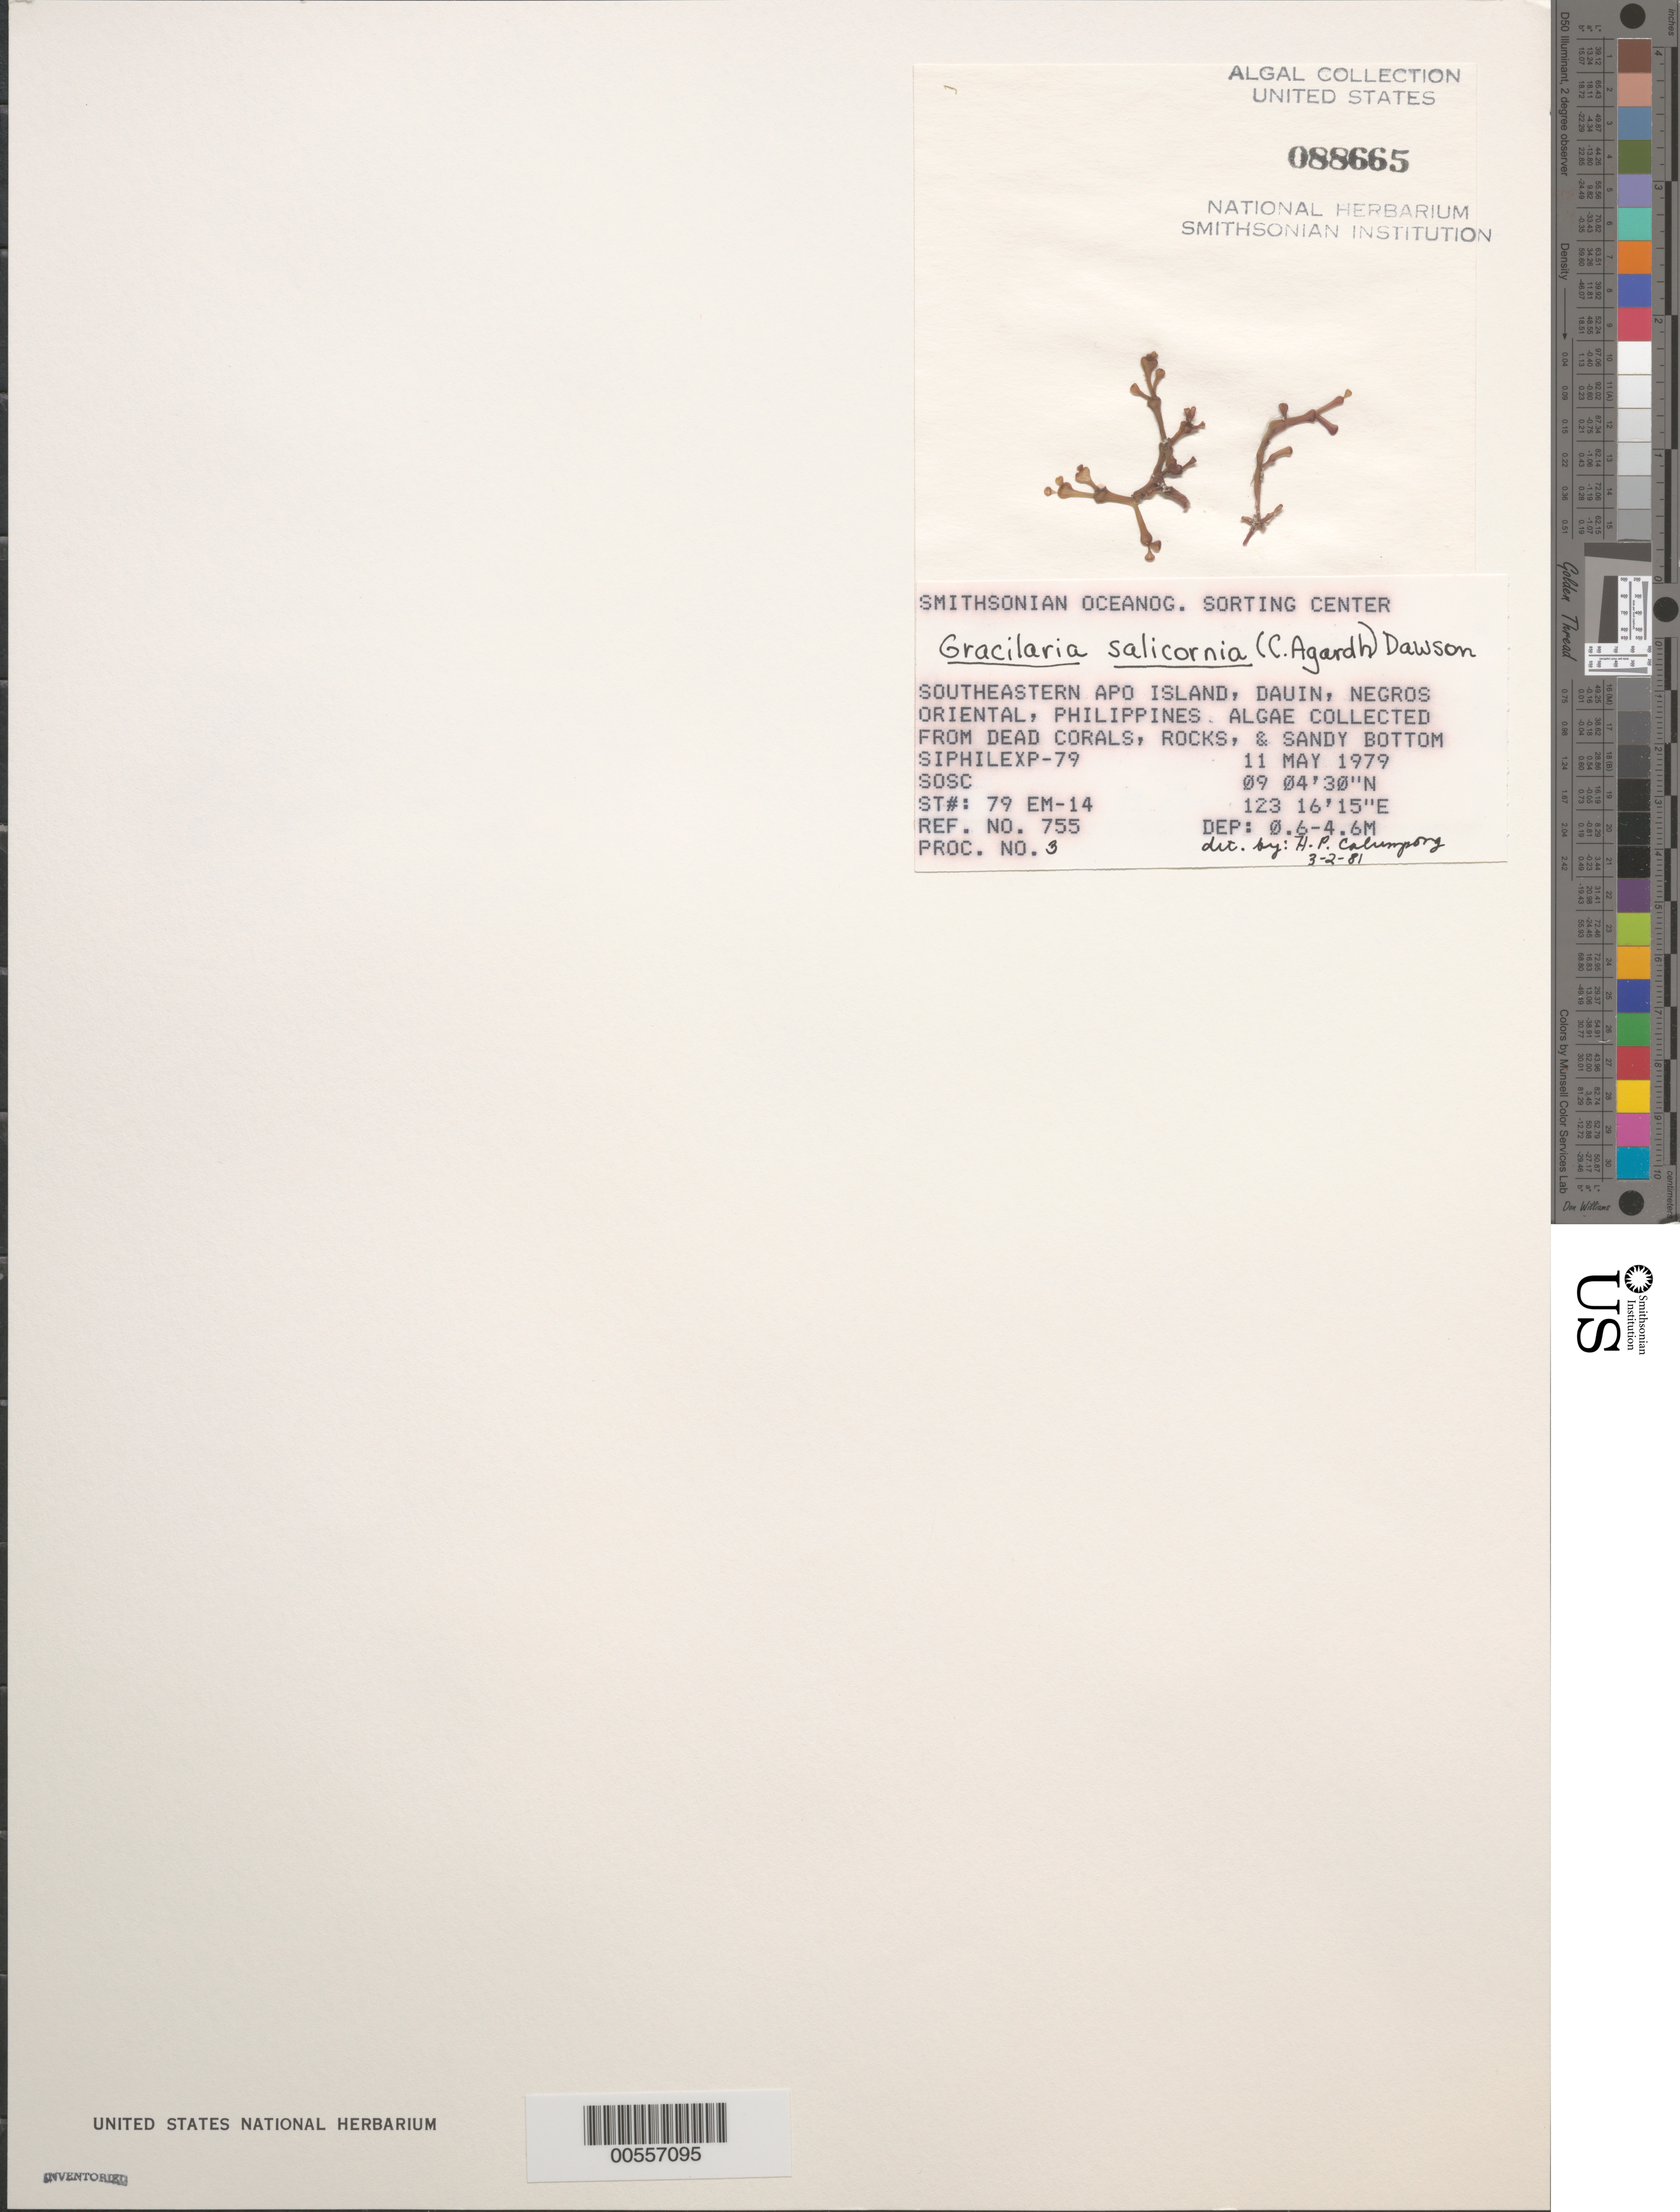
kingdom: Plantae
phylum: Rhodophyta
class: Florideophyceae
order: Gracilariales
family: Gracilariaceae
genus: Gracilaria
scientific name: Gracilaria salicornia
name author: (C. Agardh) E.Y. Dawson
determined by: Calumpong, H. P.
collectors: SOSC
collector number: Station 79 Em-14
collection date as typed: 11 May 1979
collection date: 1979-05-11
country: Philippines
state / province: Central Visayas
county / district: Negros Oriental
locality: Apo island, dauin, negros oriental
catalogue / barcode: US 88665